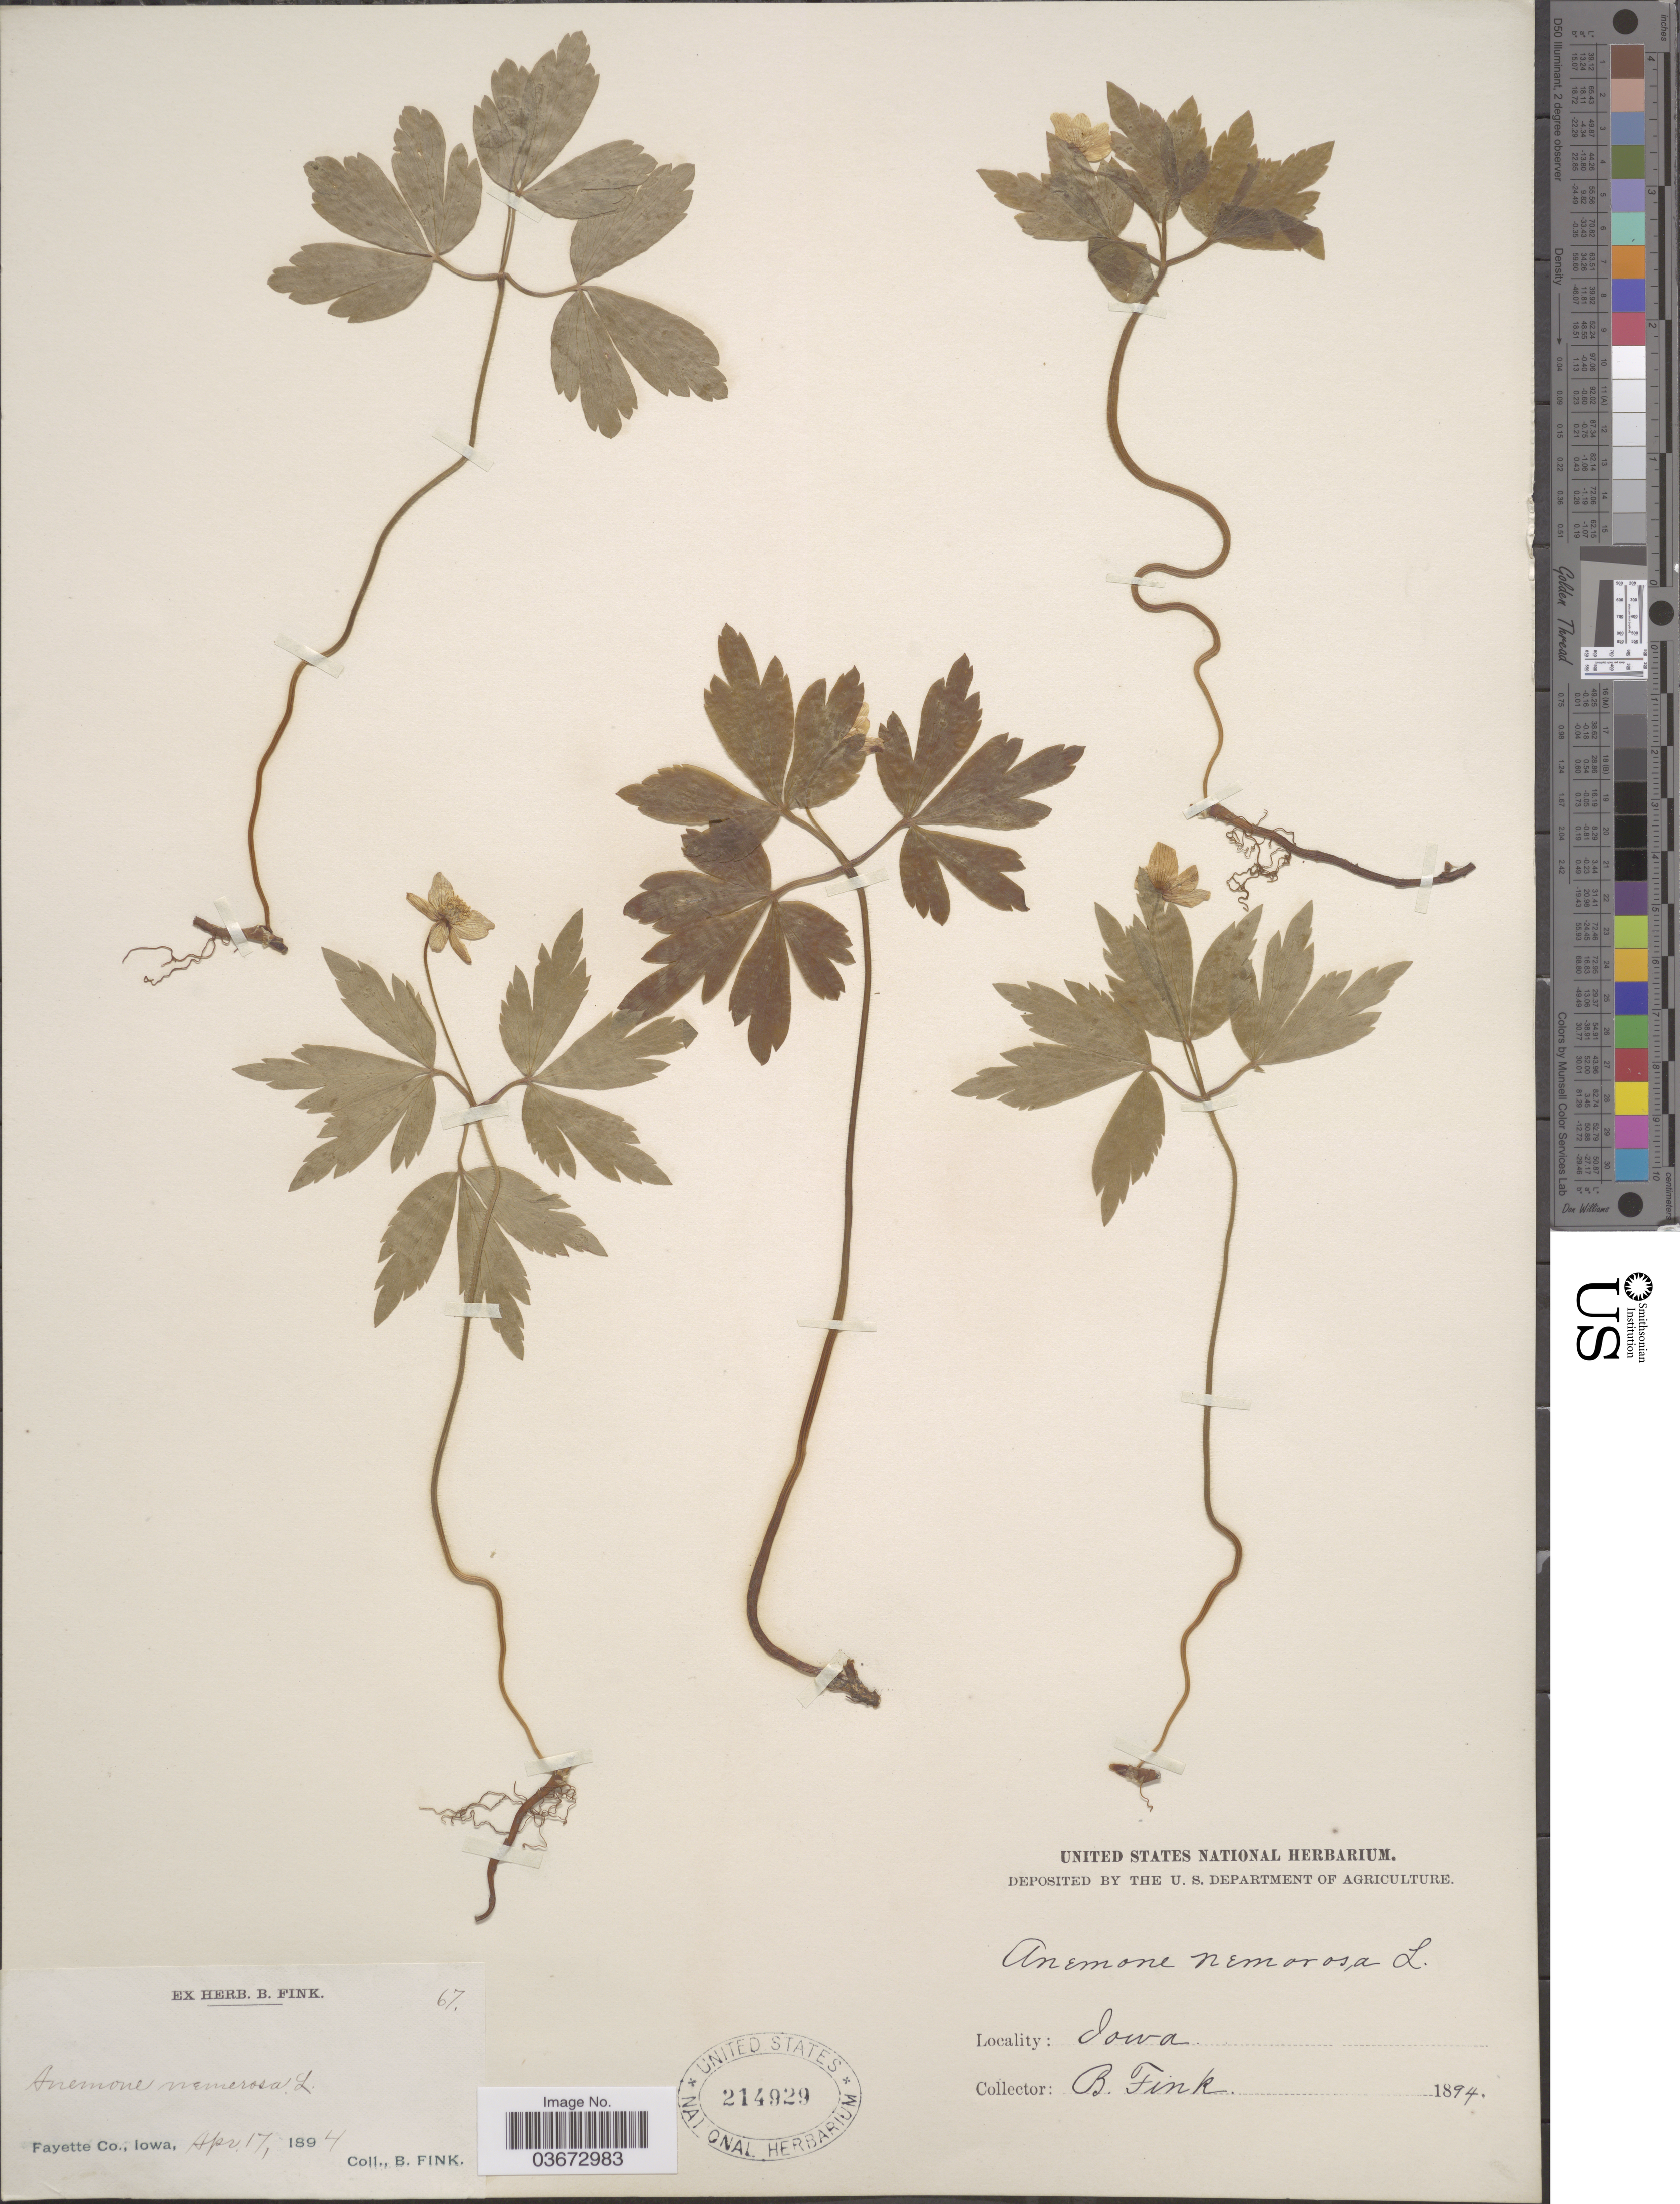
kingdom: Plantae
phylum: Tracheophyta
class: Magnoliopsida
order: Ranunculales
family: Ranunculaceae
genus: Anemone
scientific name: Anemone quinquefolia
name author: L.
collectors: B. Fink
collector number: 67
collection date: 1894-04-17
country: United States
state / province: Iowa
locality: Fayette Co.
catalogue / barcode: US 214929